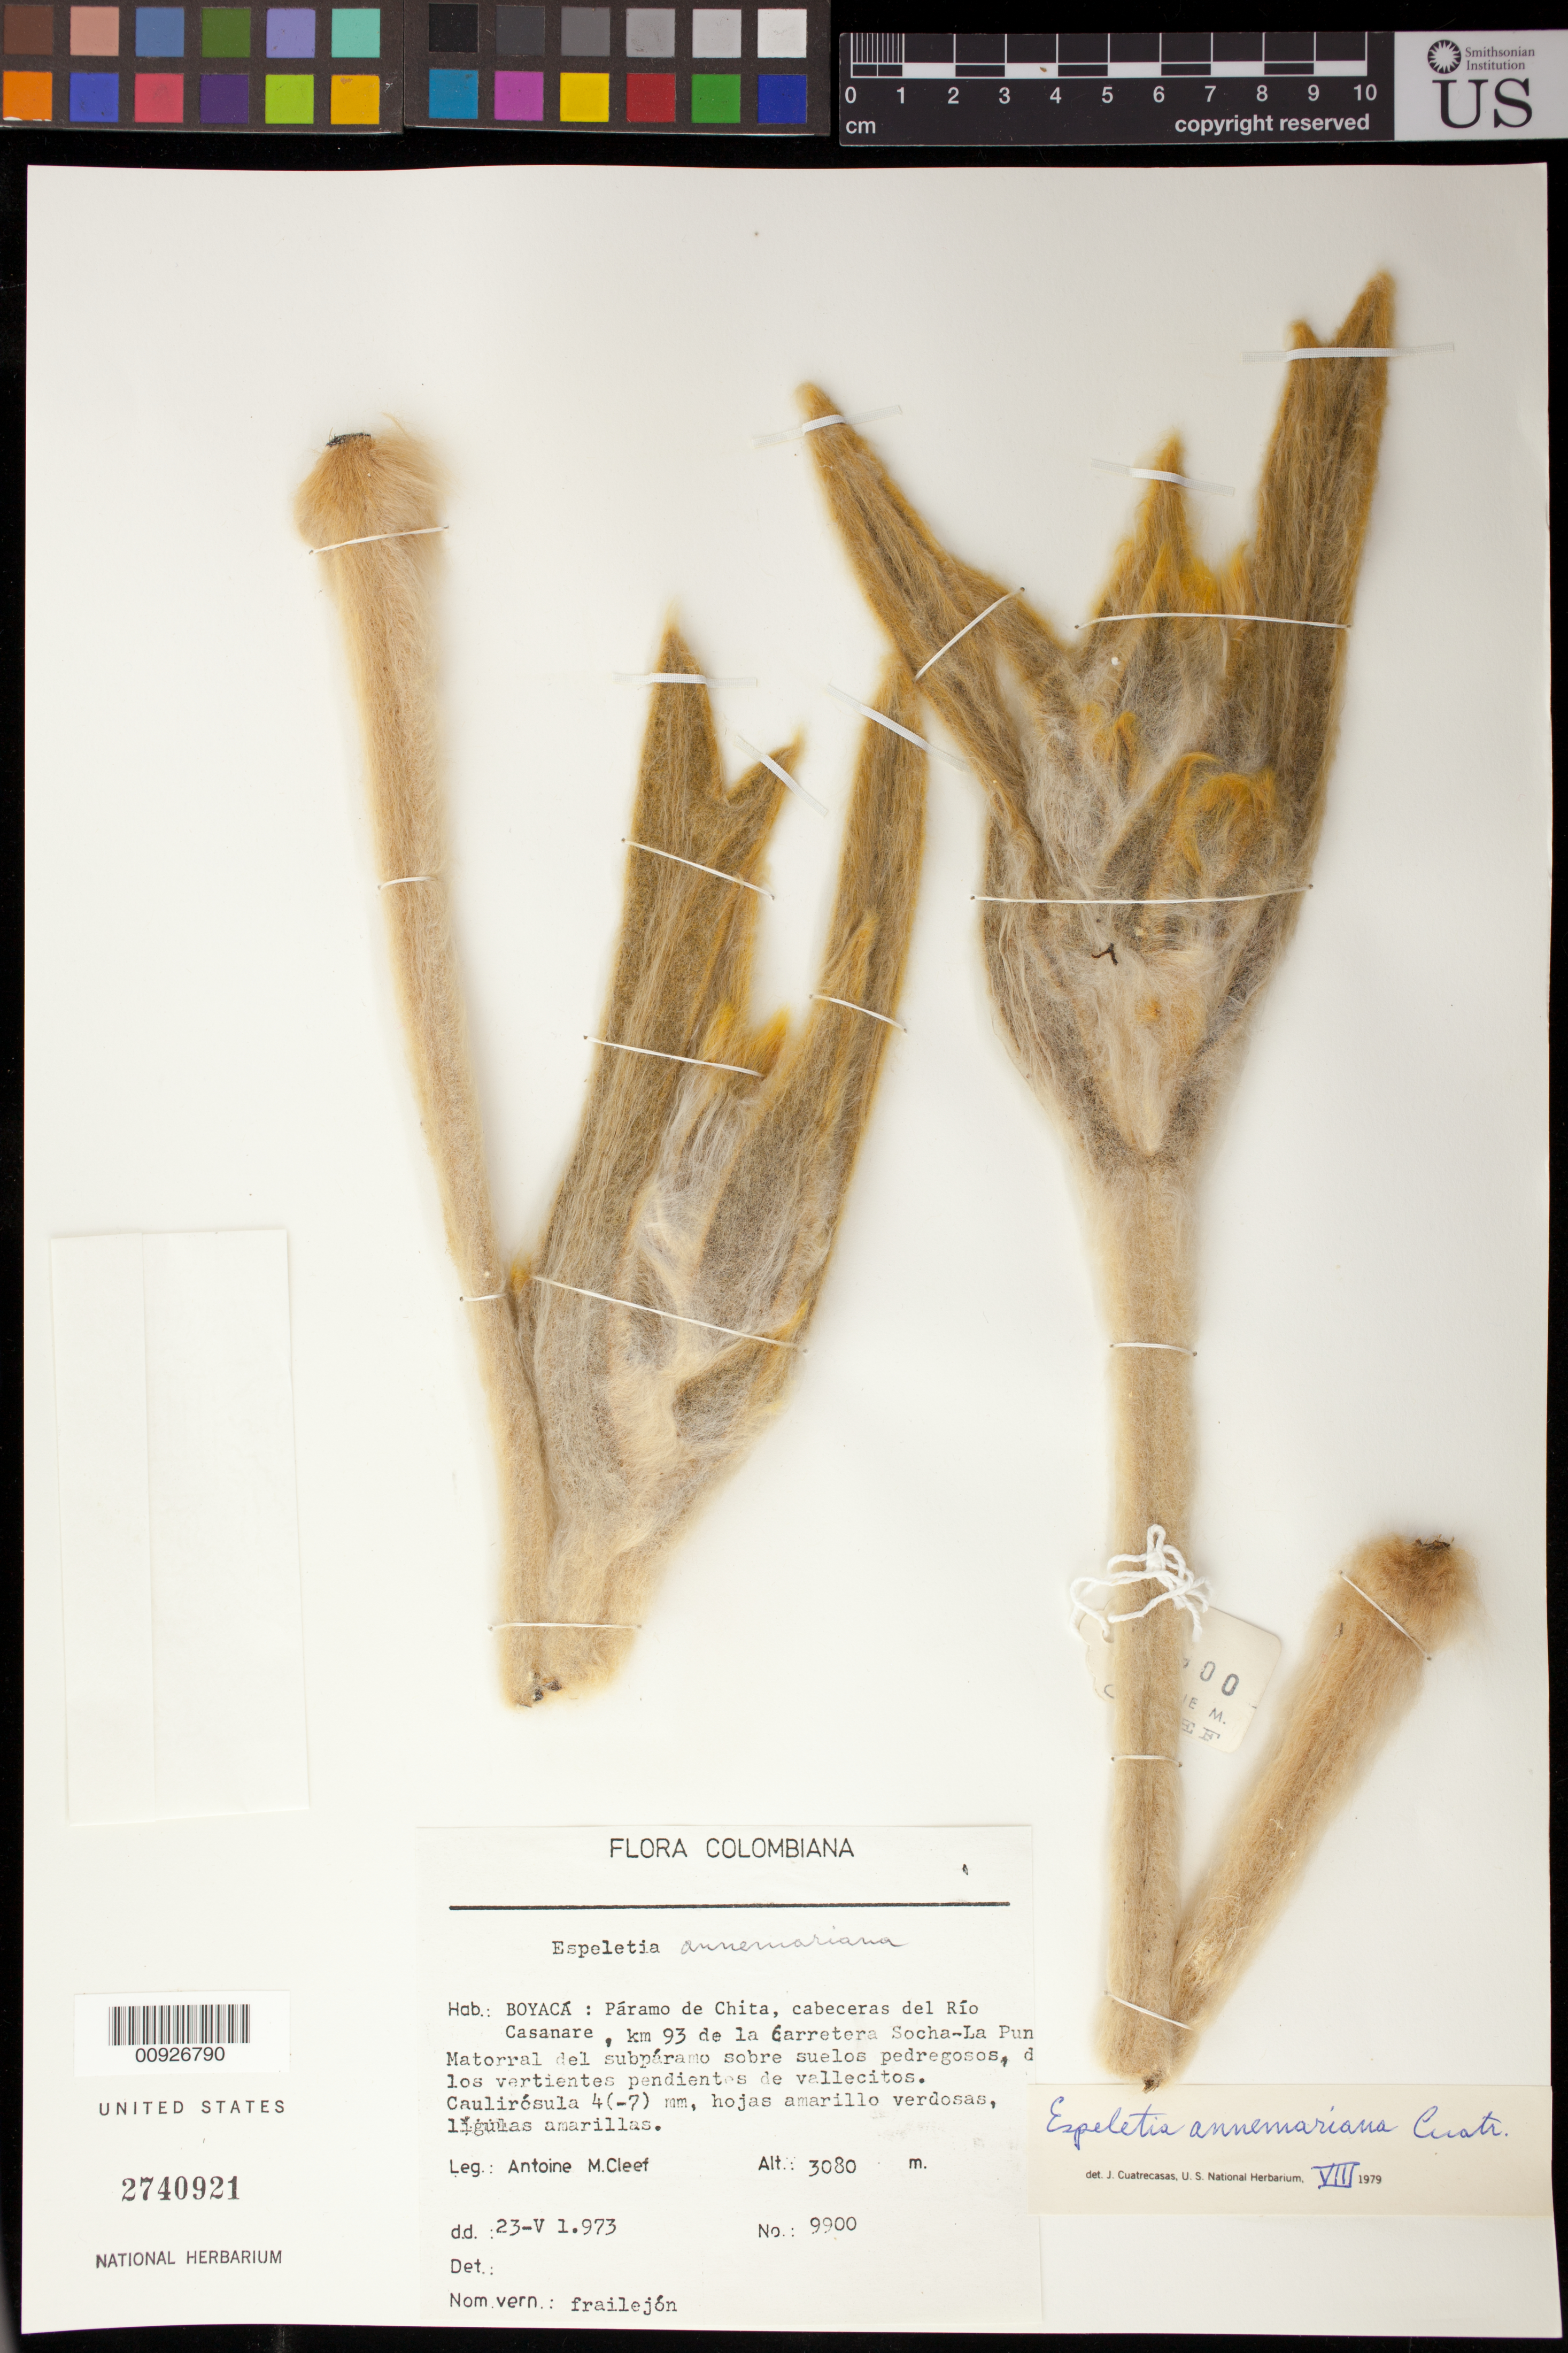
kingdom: Plantae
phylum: Tracheophyta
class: Magnoliopsida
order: Asterales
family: Asteraceae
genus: Espeletia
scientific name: Espeletia annemariana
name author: Cuatrec.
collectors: A. M. Cleef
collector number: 9900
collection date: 1973-05-23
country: Colombia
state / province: Boyacá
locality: Páramo de Chita . Páramo de Chita, cabeceras del Río Casanare, Km. 93 de la carrtera Socha-La Punta.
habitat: Matorral del subpáramo sobre suelos pedregosos, de los vertentientes pendientes de vallecitos.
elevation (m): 3080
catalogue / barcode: US 2740921